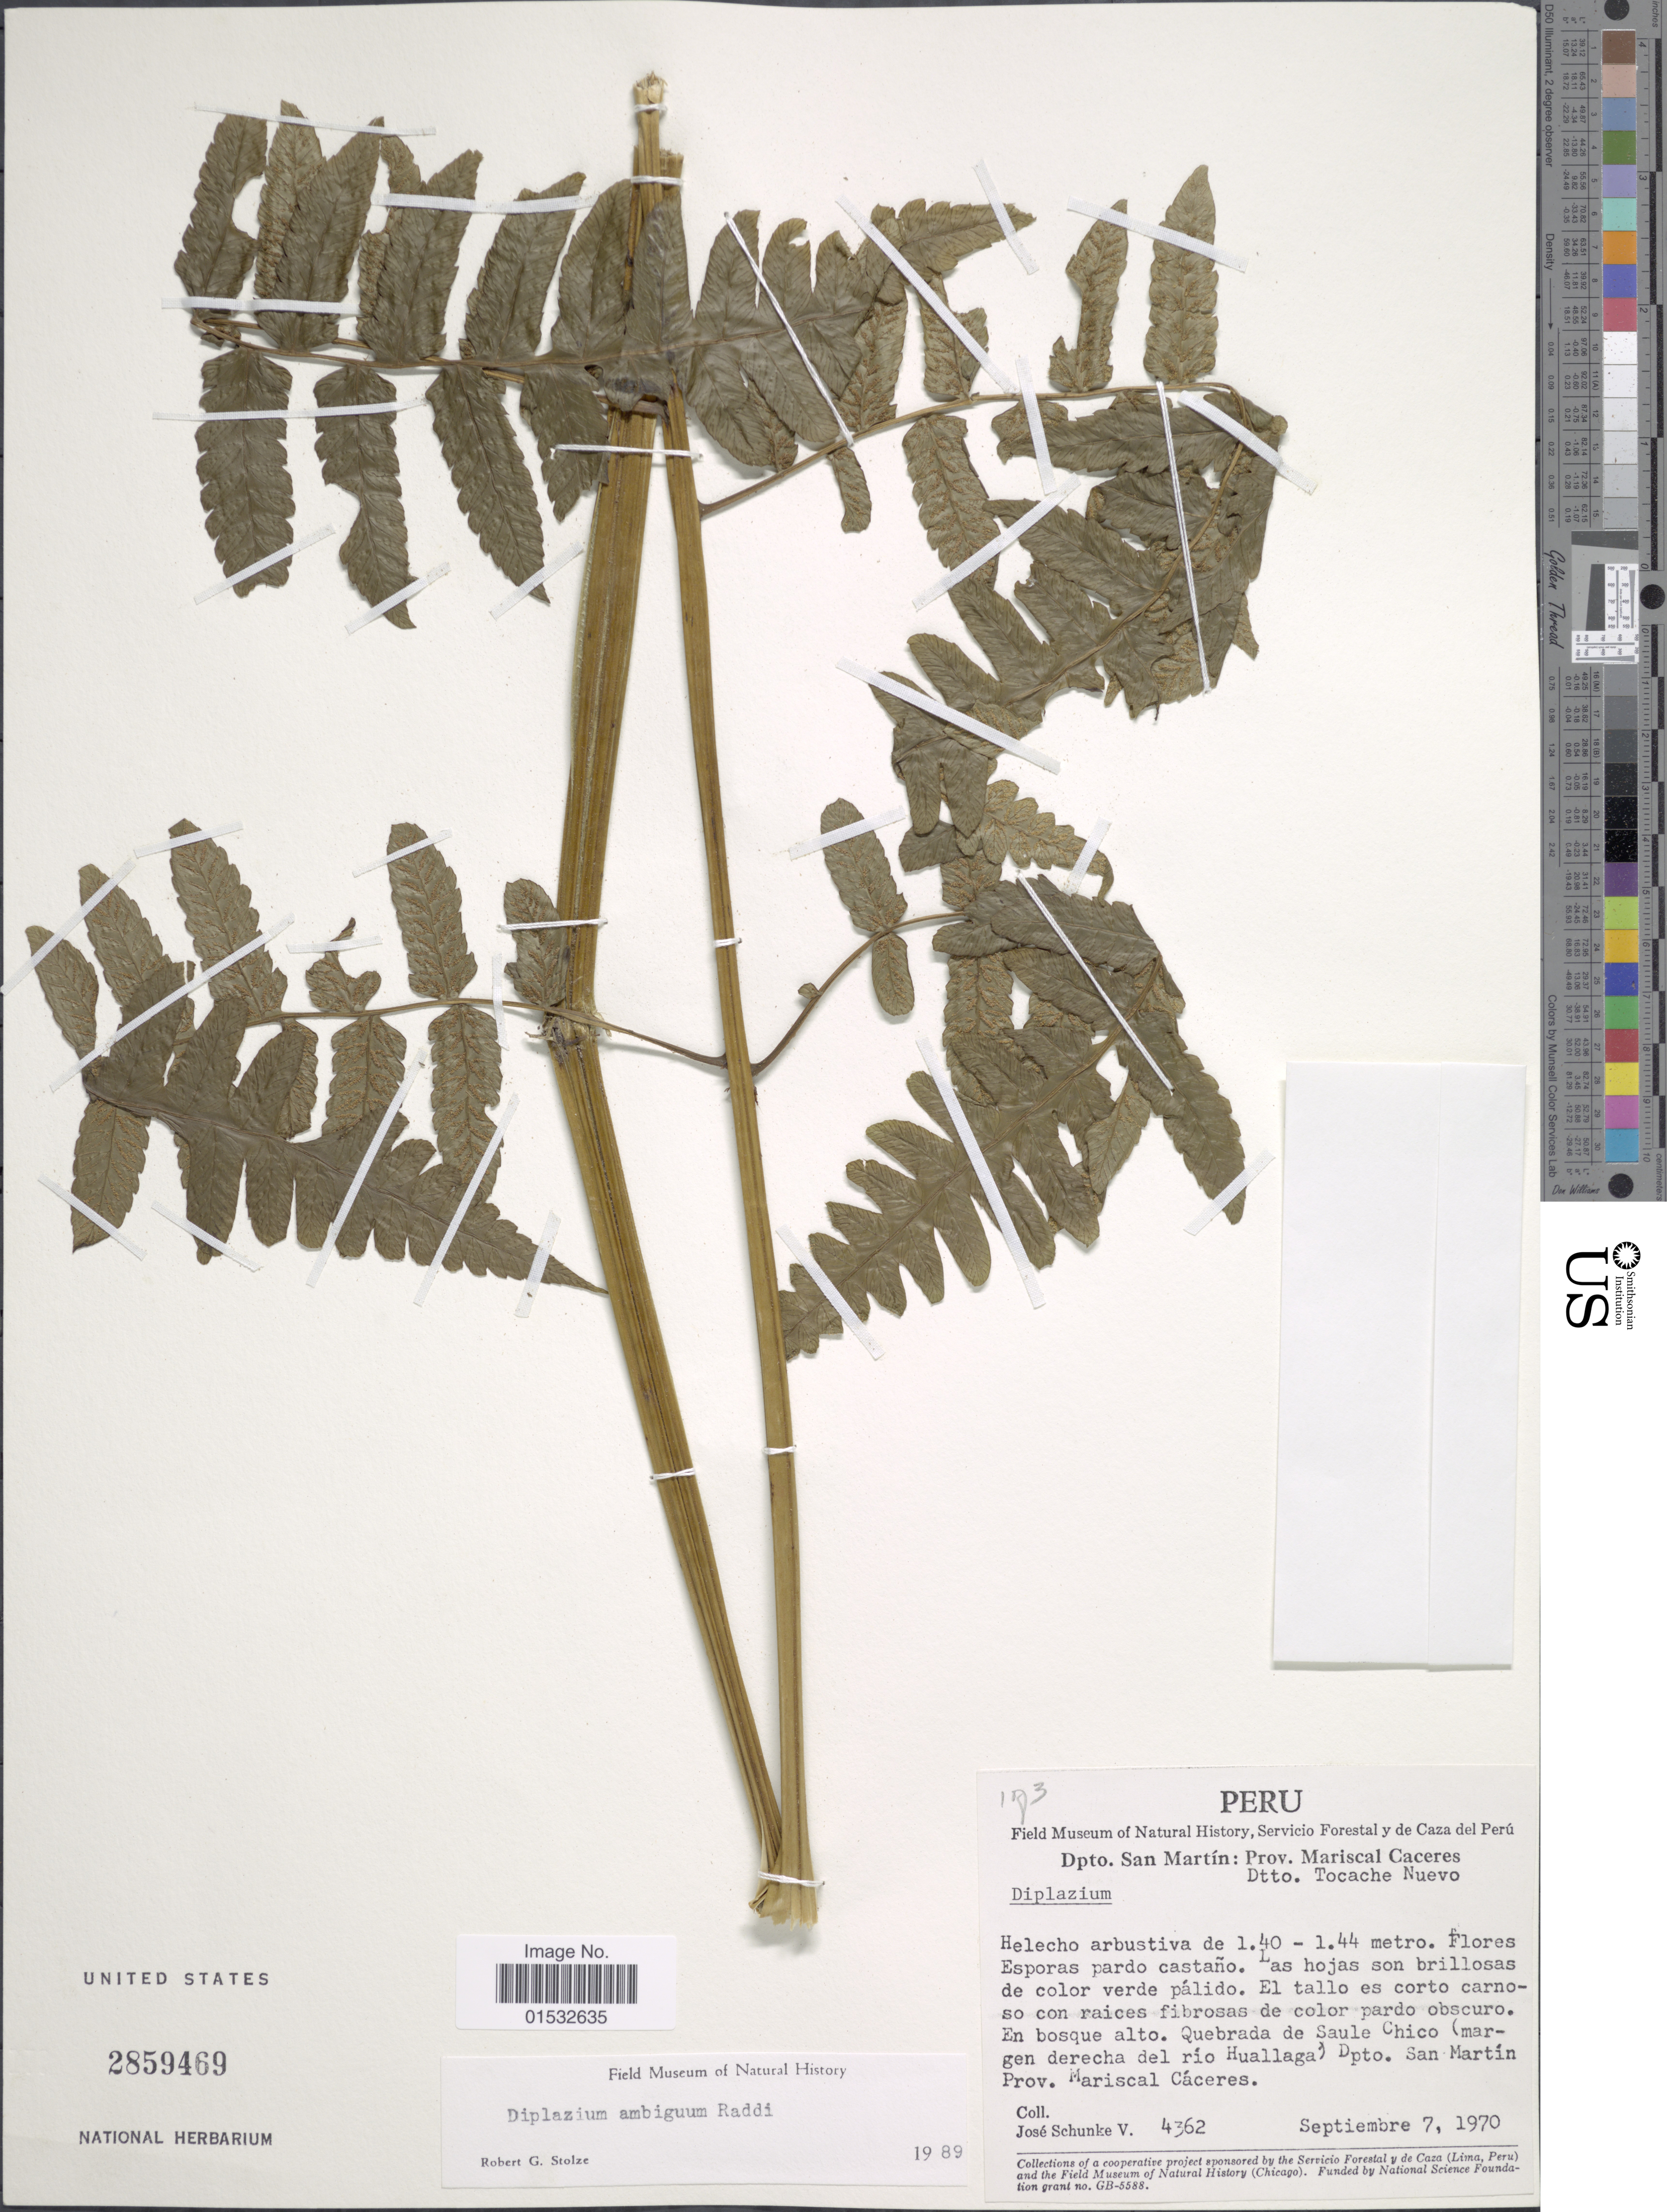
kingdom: Plantae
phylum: Tracheophyta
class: Polypodiopsida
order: Polypodiales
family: Athyriaceae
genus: Diplazium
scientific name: Diplazium ambiguum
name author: Raddi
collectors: J. Schunke Vigo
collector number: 4362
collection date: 1970-09-07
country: Peru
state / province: San Martín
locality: Prov. Mariscal Caceres. Dtto. Tocache Nuevo. Quebrada de Saule Chico (margen derecha del río Huallaga)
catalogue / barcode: US 2859469